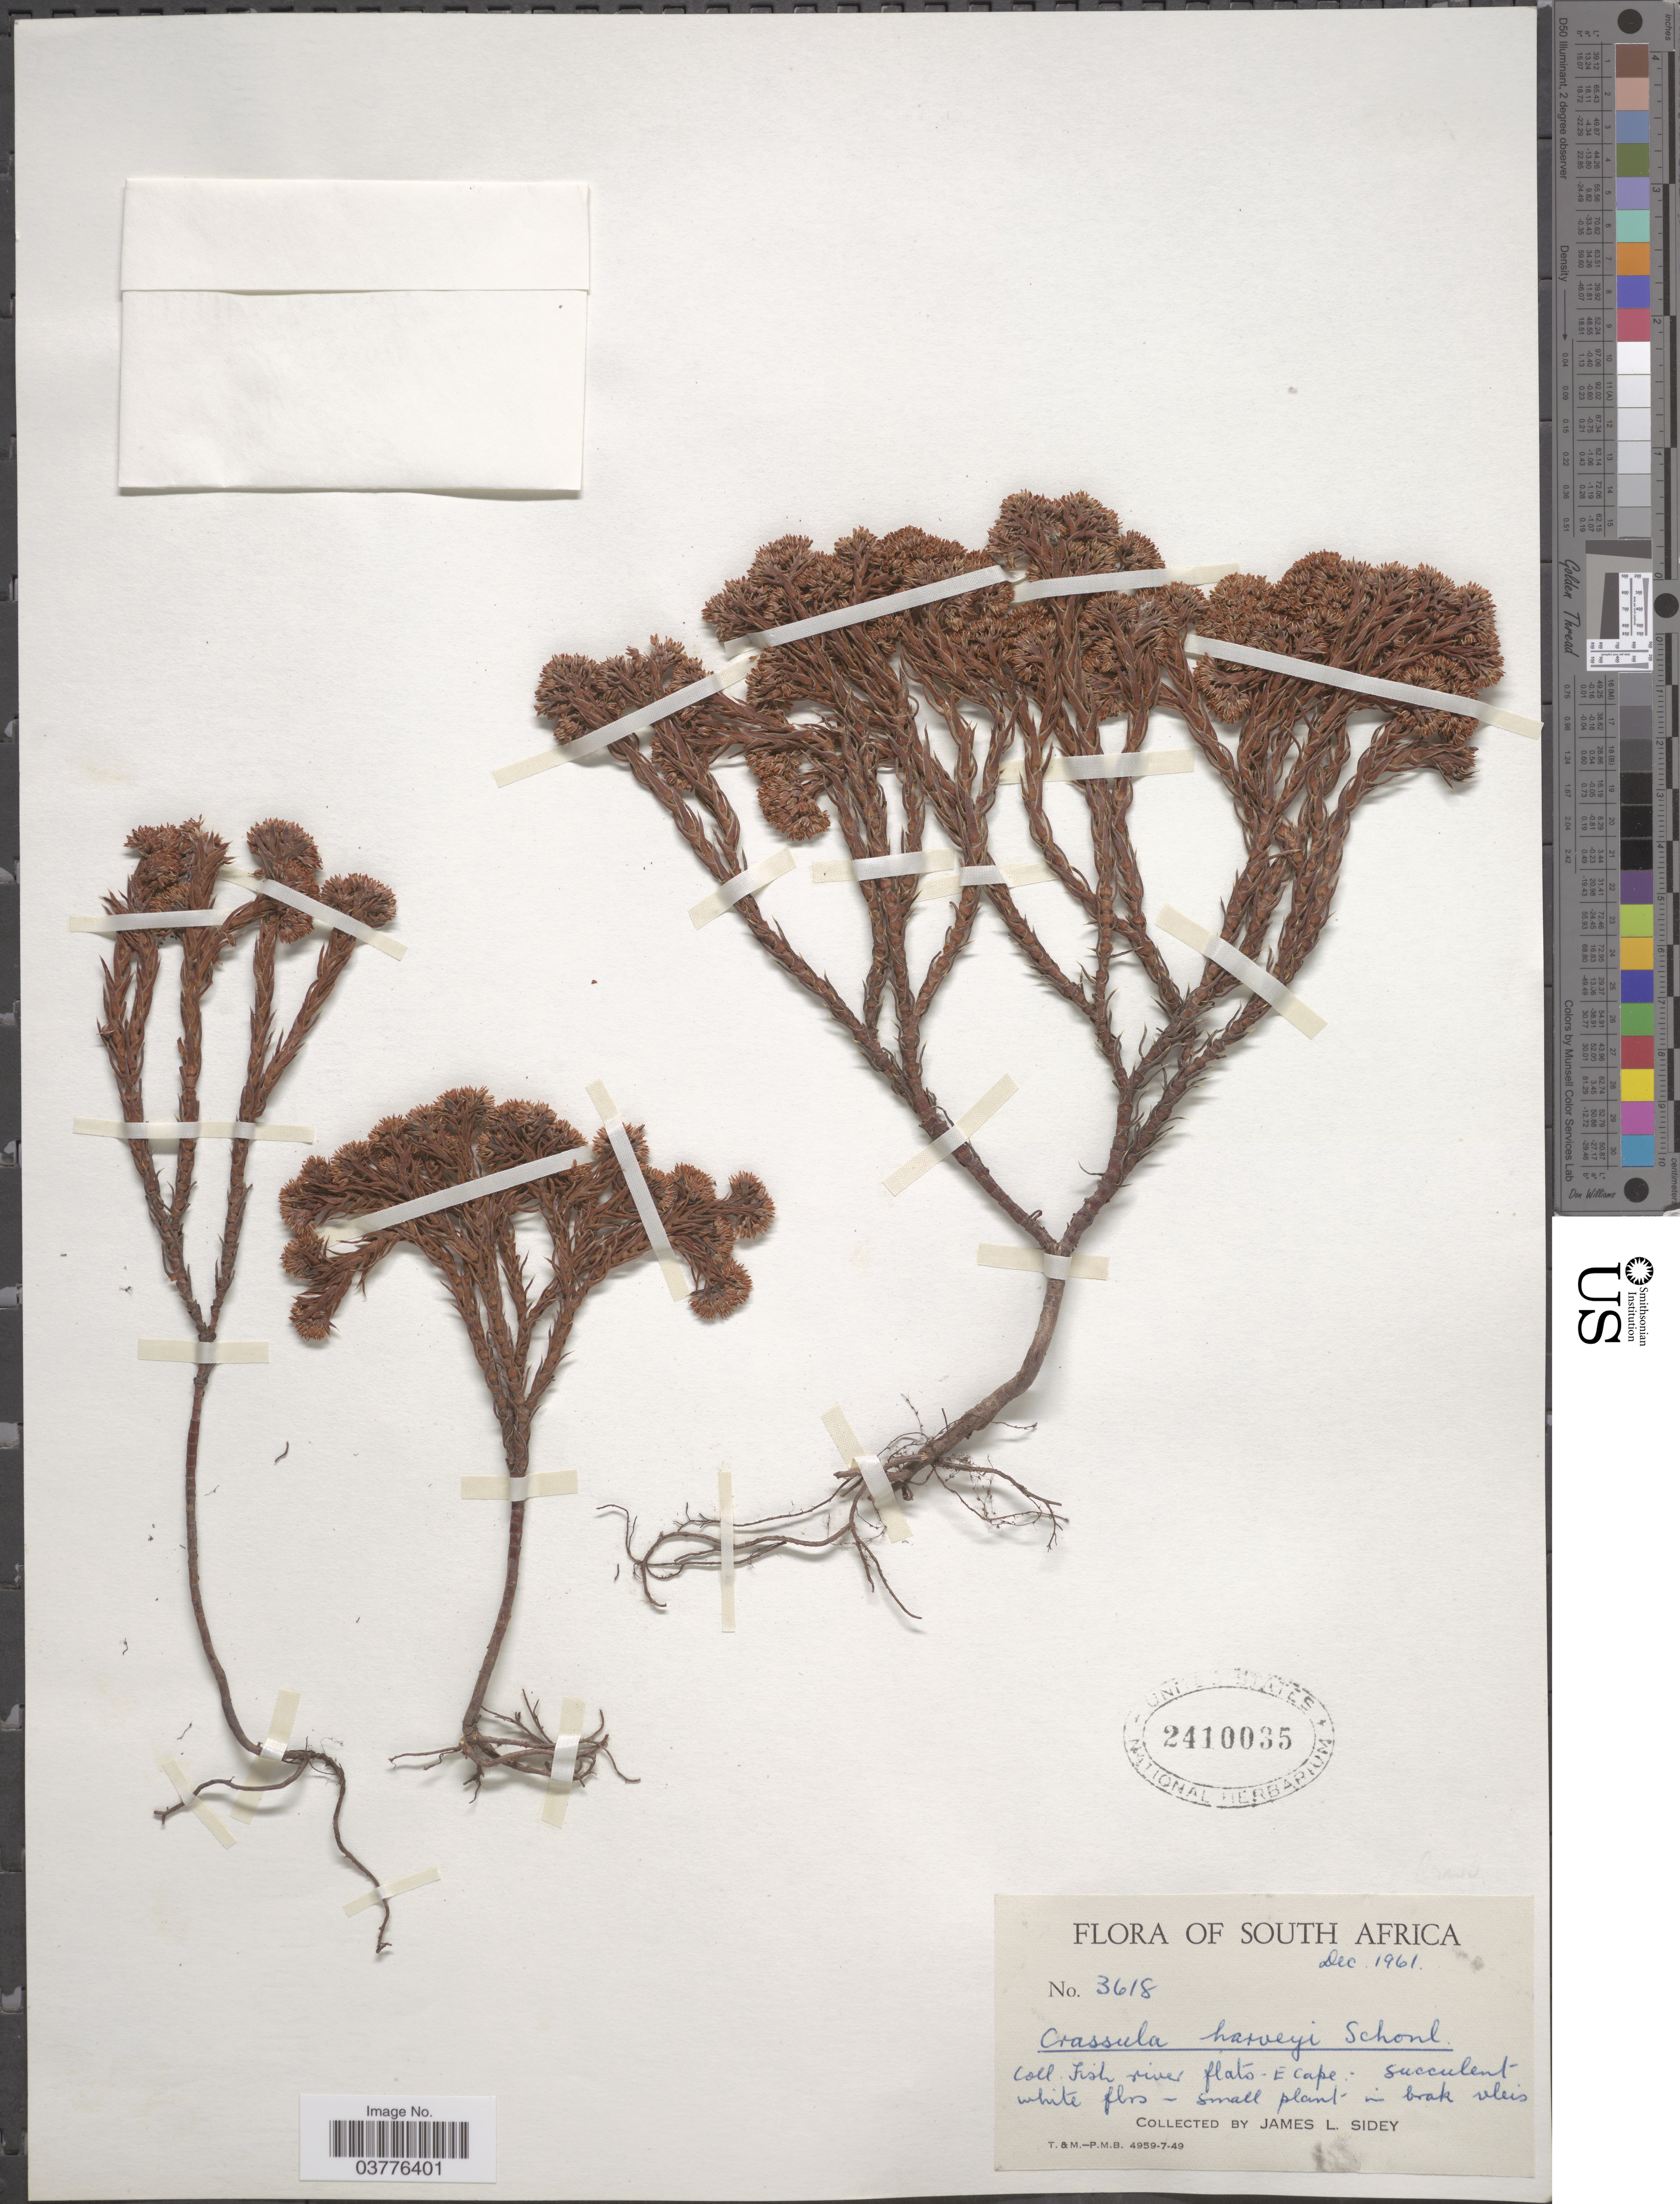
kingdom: Plantae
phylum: Tracheophyta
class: Magnoliopsida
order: Saxifragales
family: Crassulaceae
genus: Crassula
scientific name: Crassula dependens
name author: Bolus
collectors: J. L. Sidey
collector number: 3618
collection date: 1961-12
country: South Africa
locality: Fish river flats, E cape.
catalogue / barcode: US 2410035